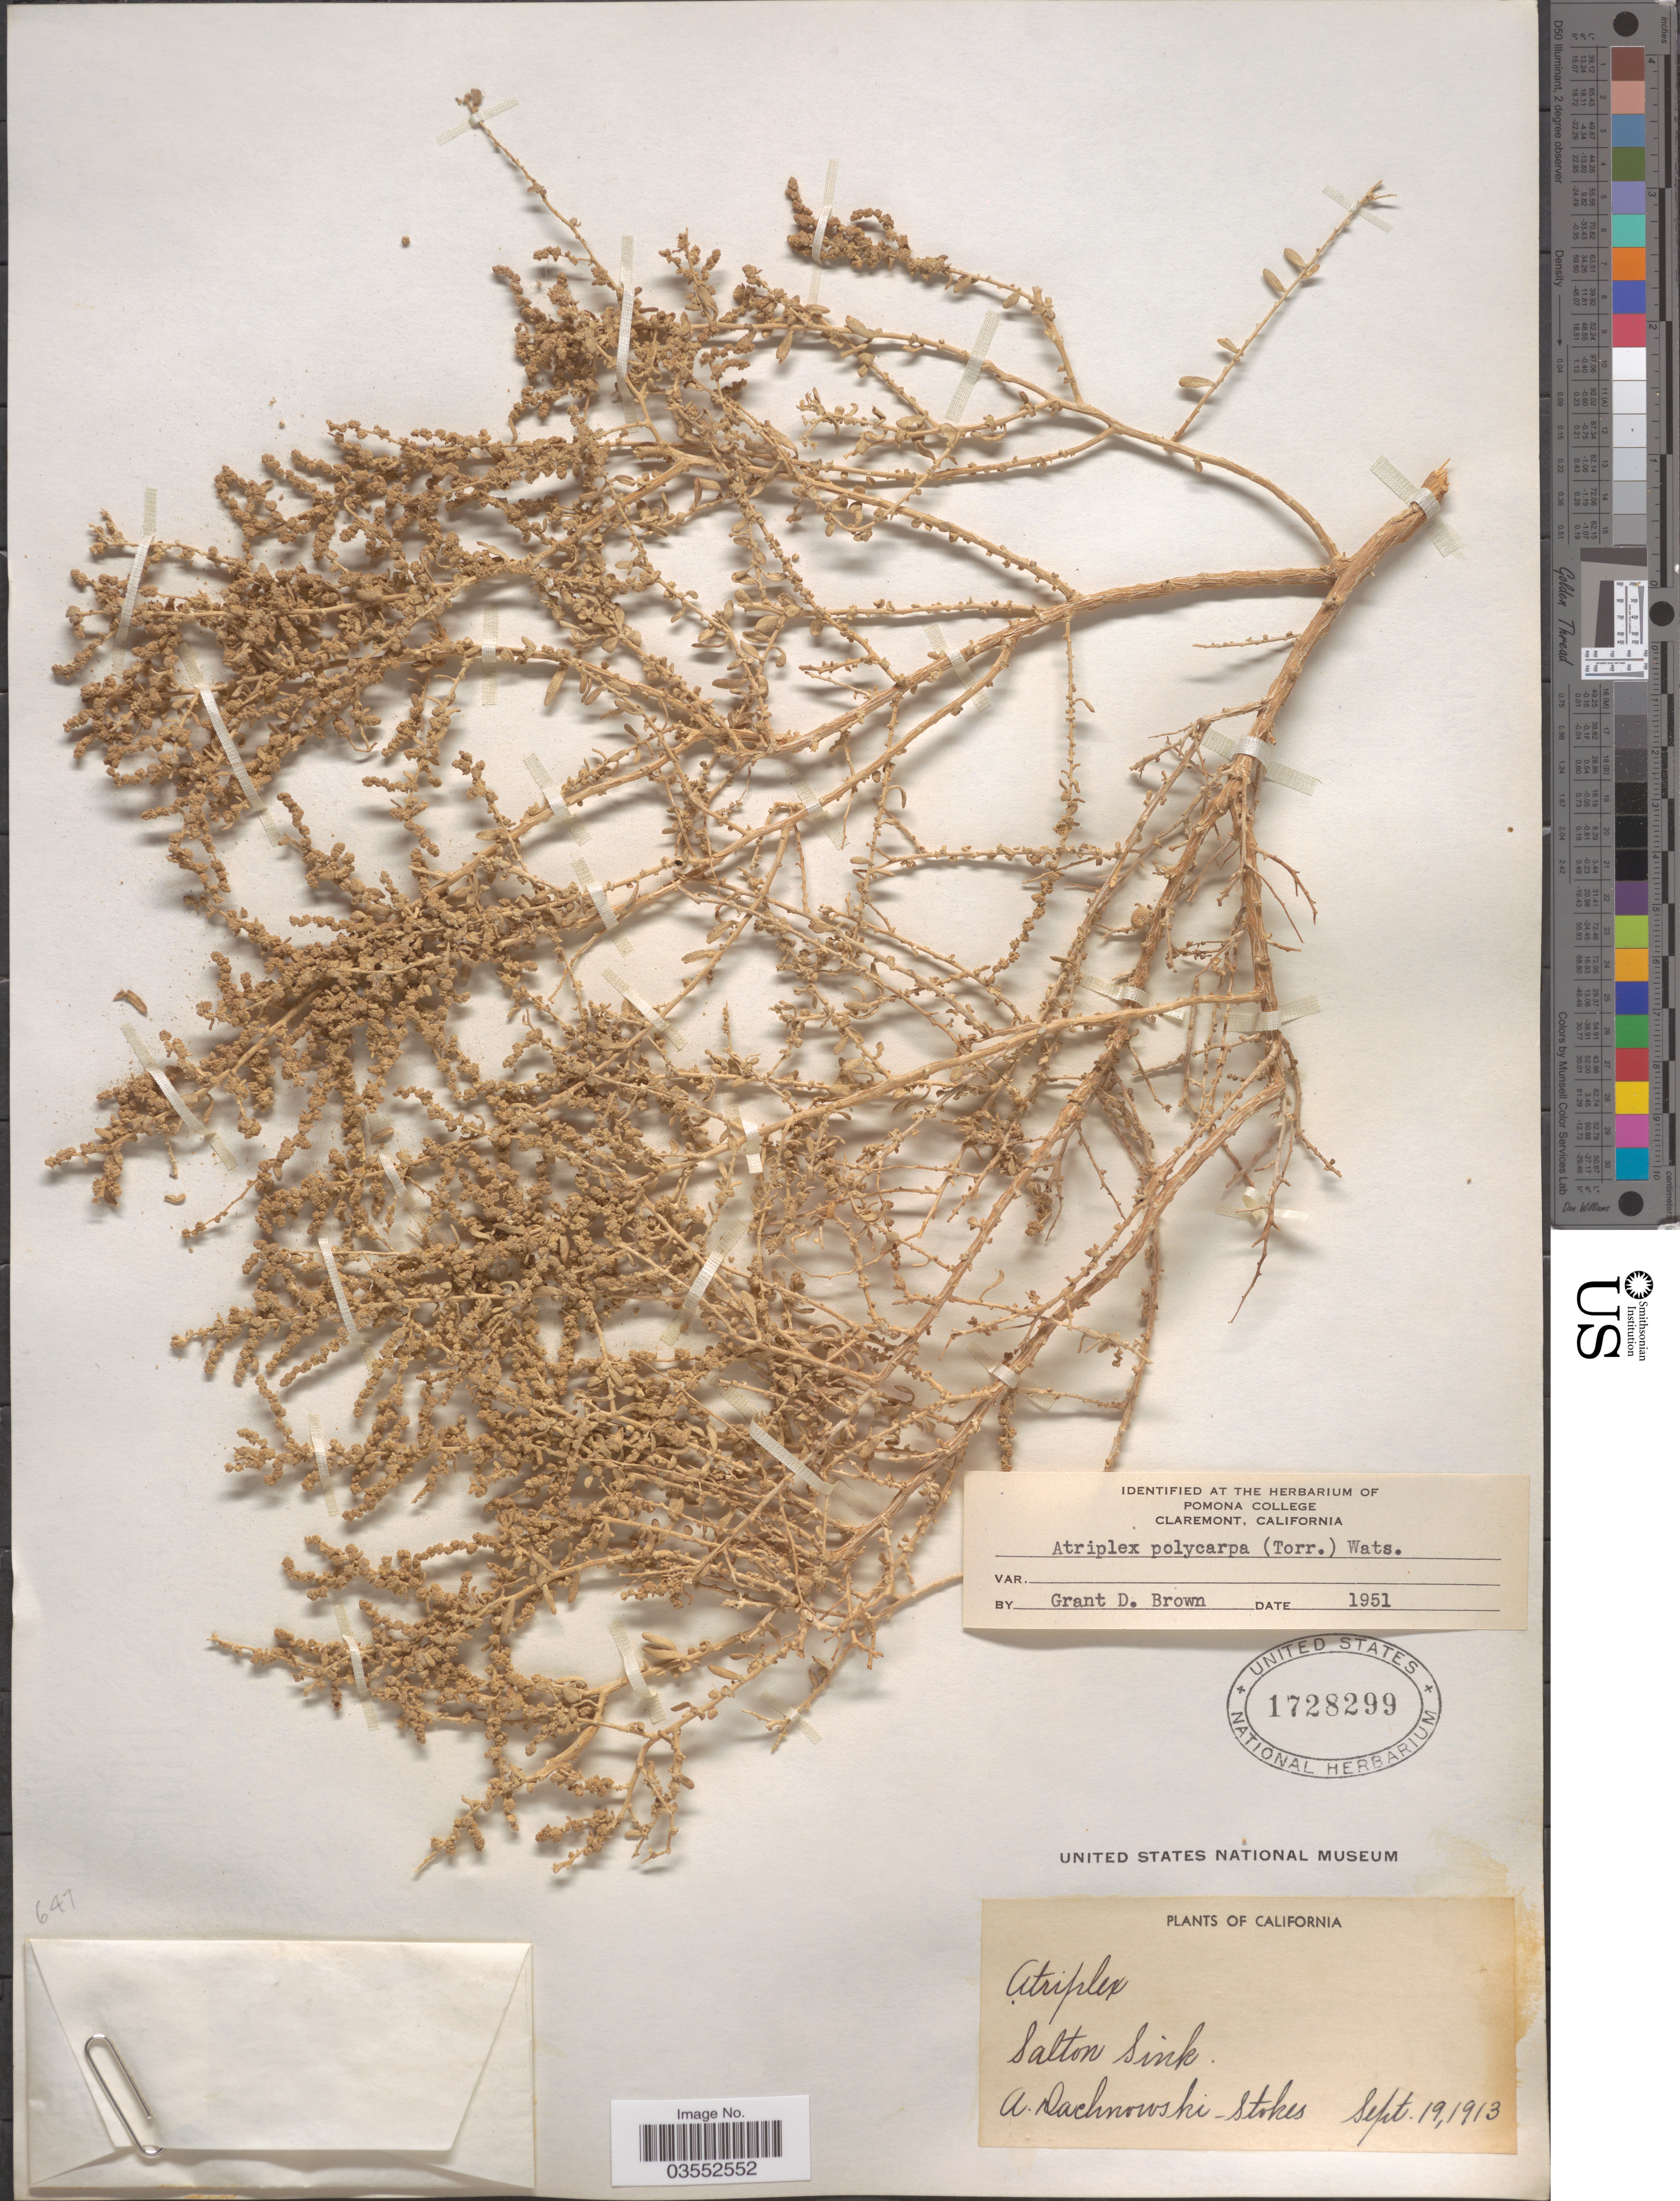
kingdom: Plantae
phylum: Tracheophyta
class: Magnoliopsida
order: Caryophyllales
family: Amaranthaceae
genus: Atriplex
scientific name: Atriplex polycarpa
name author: (Torr.) S. Watson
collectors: A. P. Dachnowski-Stokes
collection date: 1913-09-19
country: United States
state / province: California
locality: Salton Sink.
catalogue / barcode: US 1728299